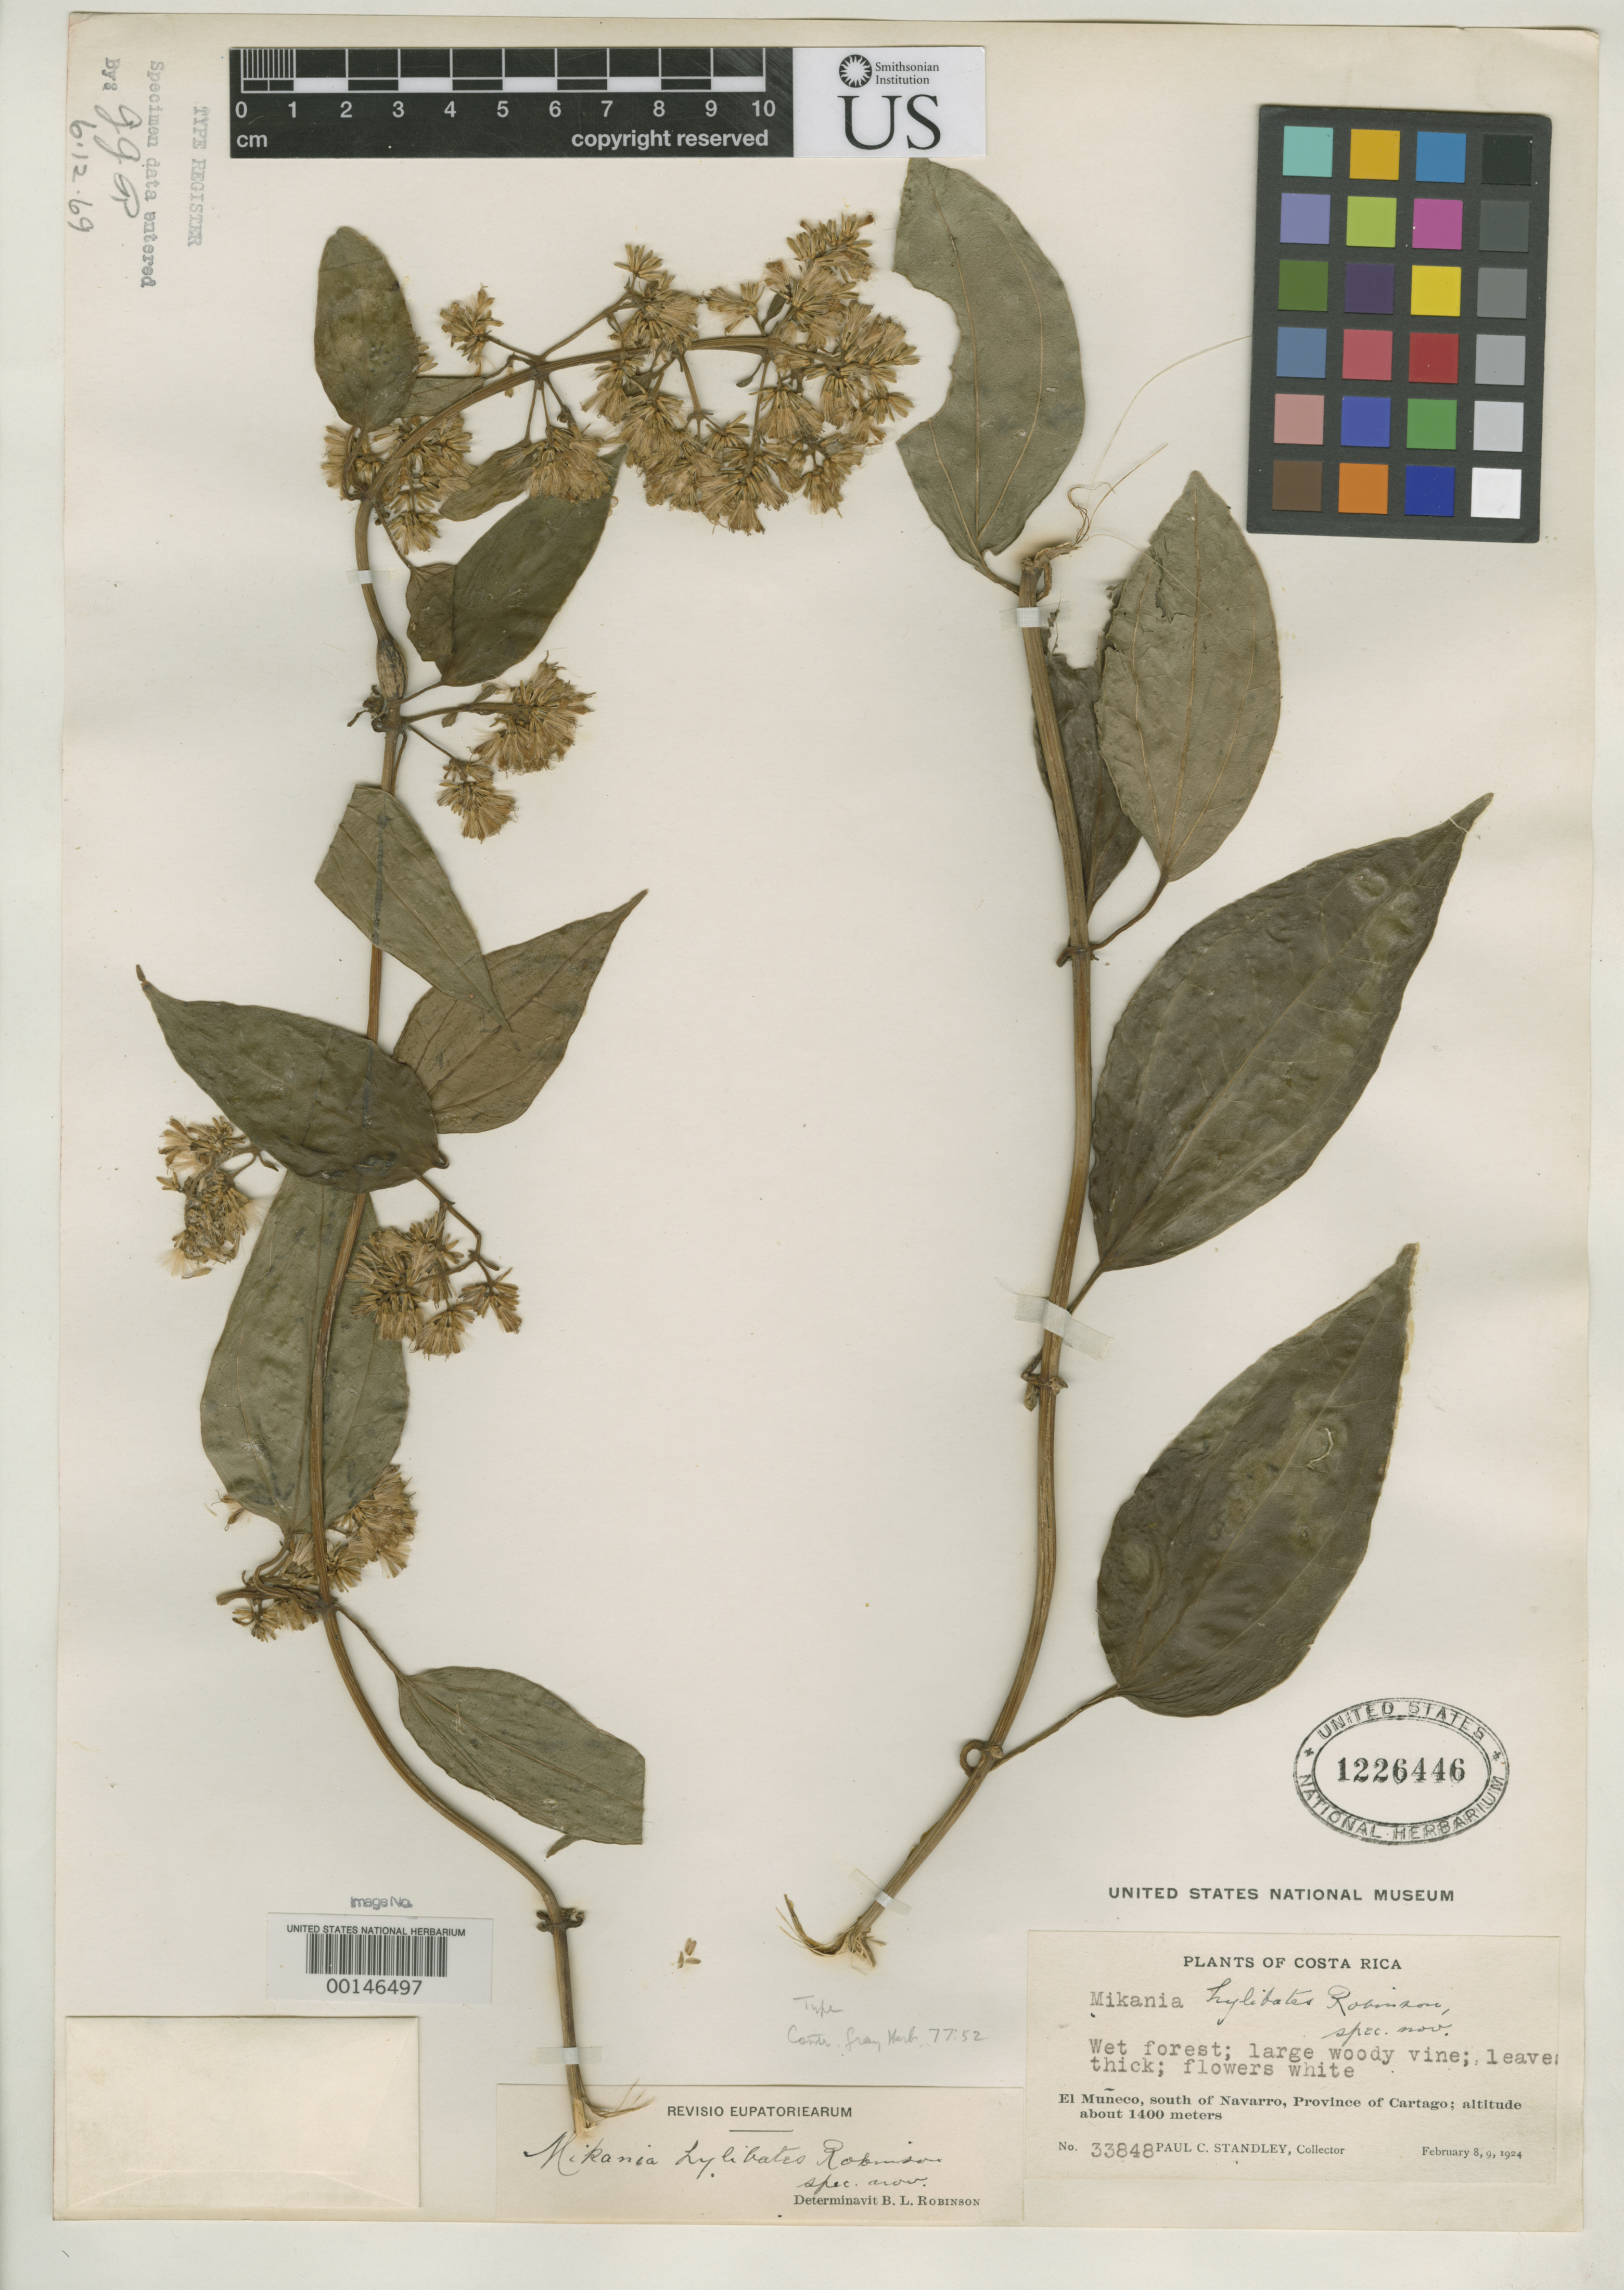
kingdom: Plantae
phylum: Tracheophyta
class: Magnoliopsida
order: Asterales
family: Asteraceae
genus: Mikania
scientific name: Mikania hylibates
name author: B.L. Rob.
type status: Holotype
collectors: P. C. Standley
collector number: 33848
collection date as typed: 08 Feb 1894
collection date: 1894-02-08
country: Costa Rica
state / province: Cartago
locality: S of Navarro, El Muneco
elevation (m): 1400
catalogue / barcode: US 1226446